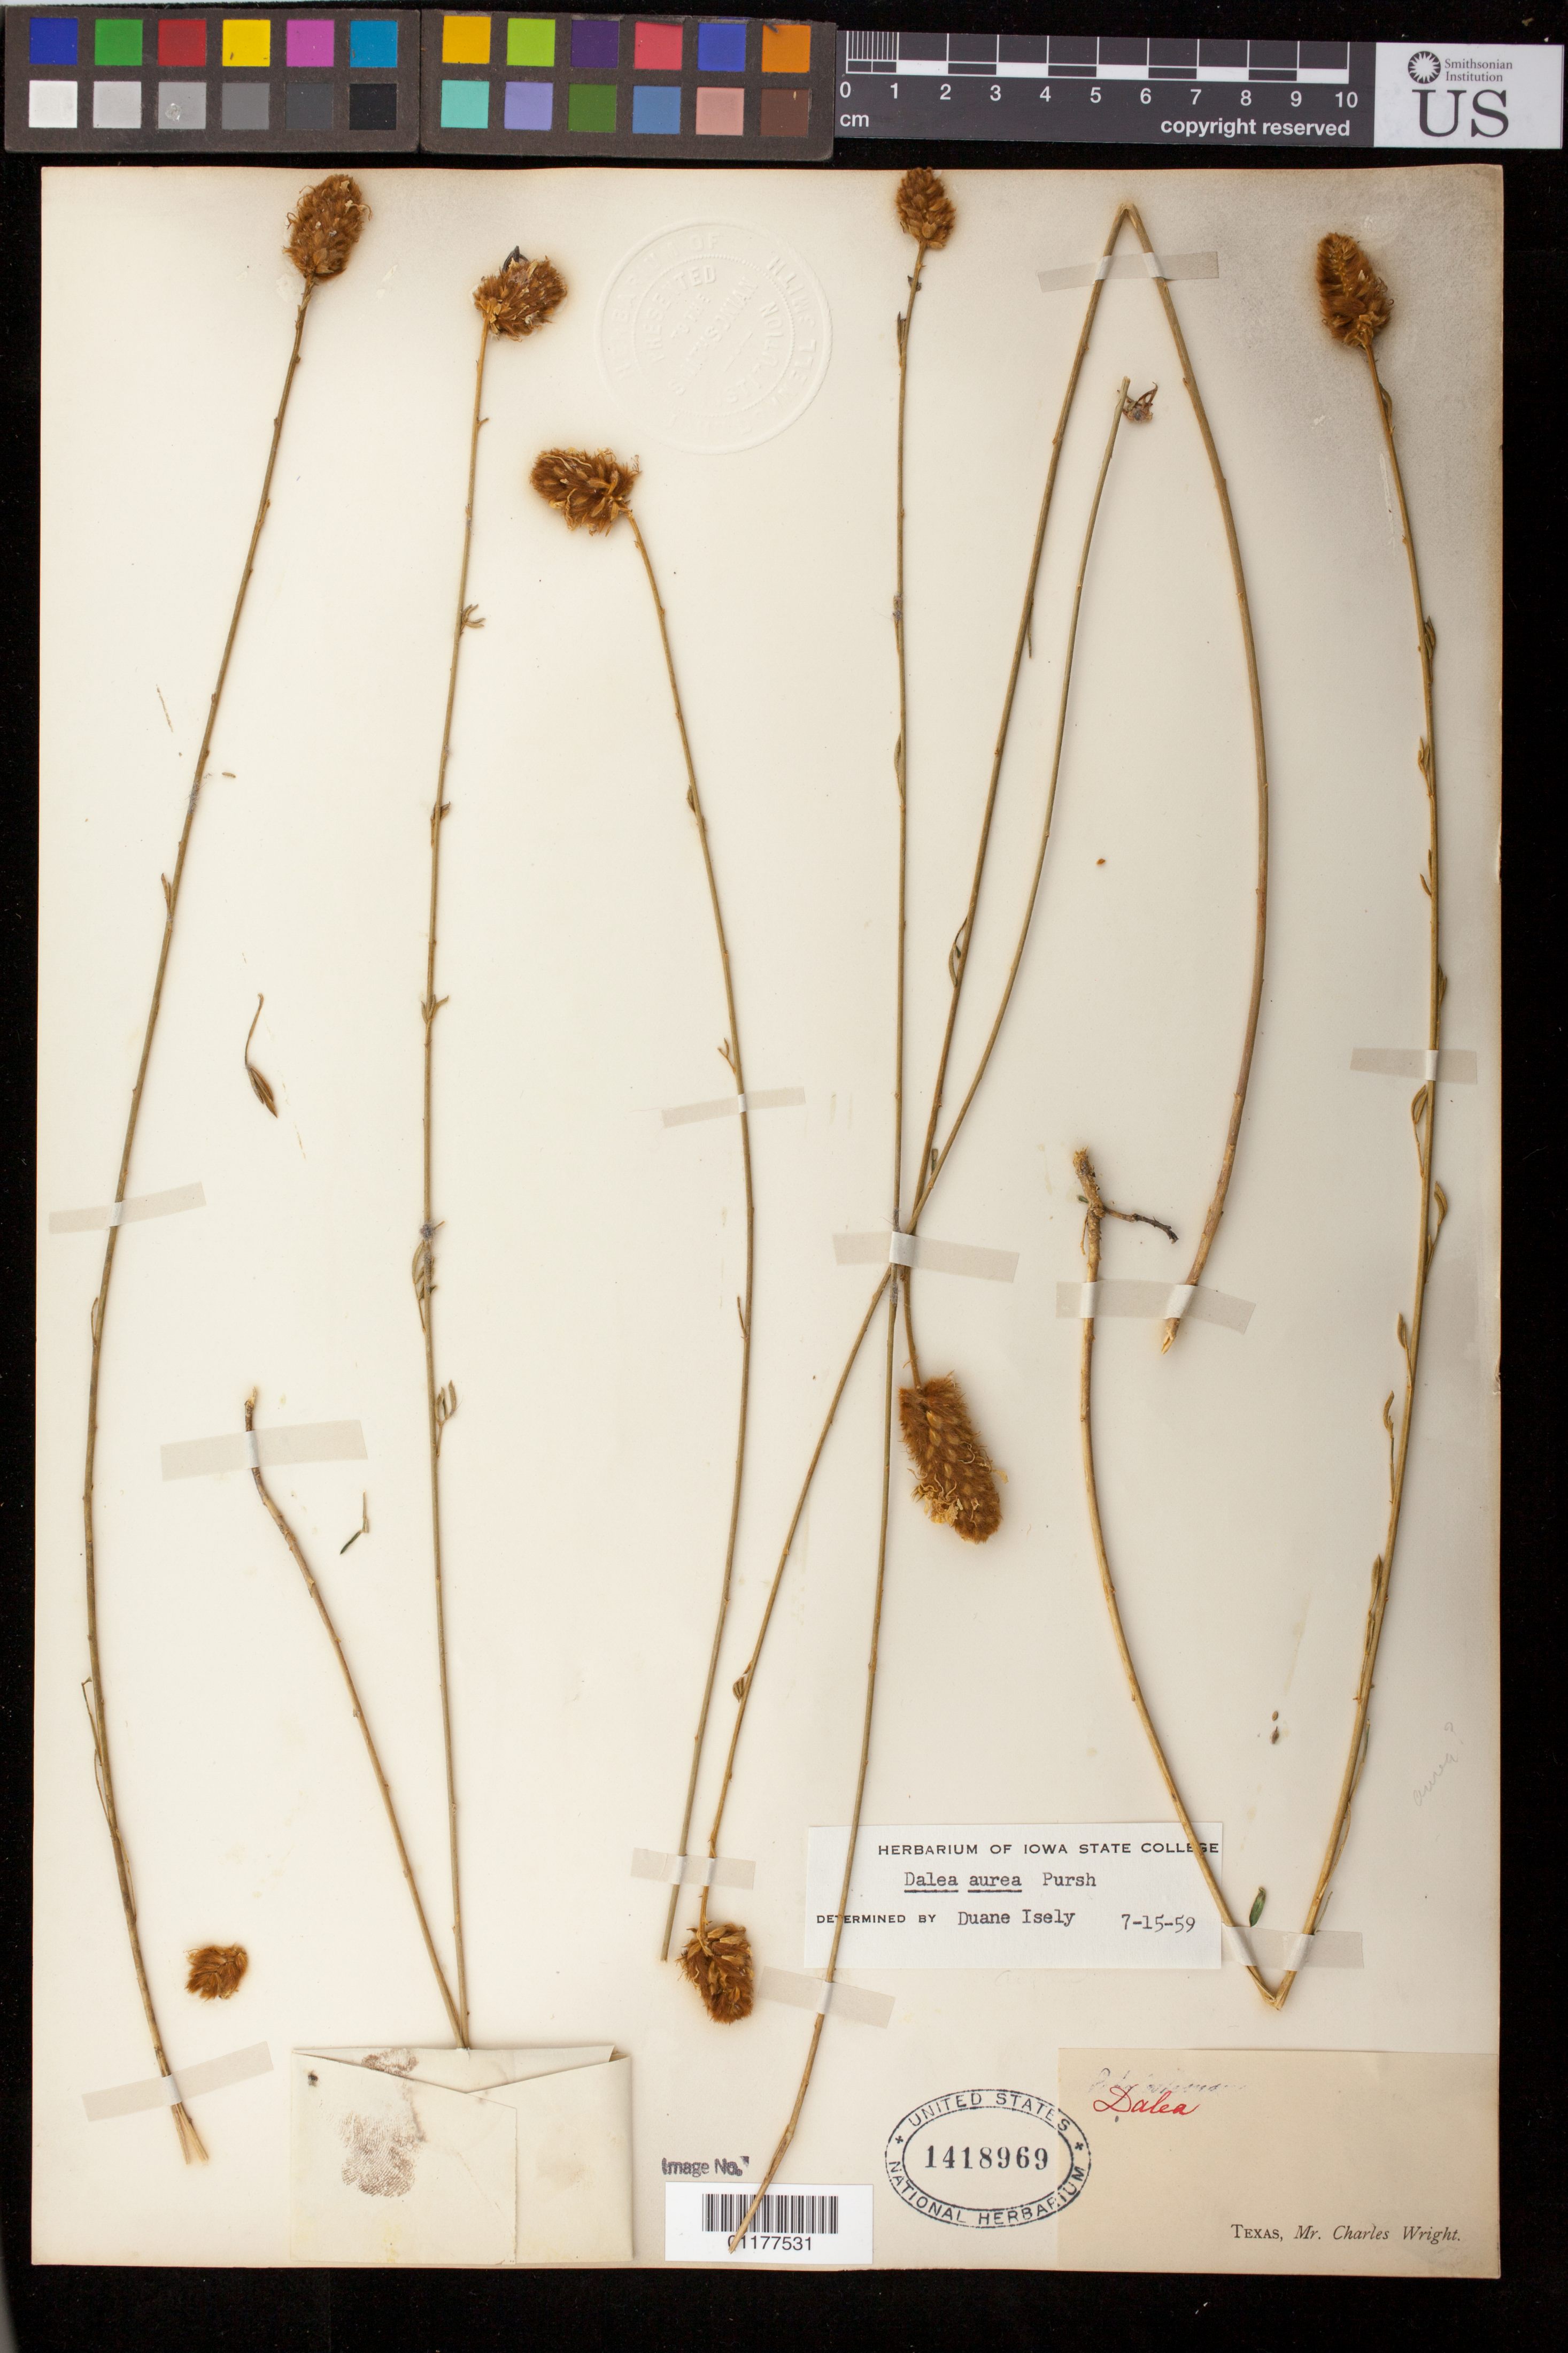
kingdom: Plantae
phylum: Tracheophyta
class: Magnoliopsida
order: Fabales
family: Fabaceae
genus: Dalea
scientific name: Dalea aurea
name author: Nutt. & Fraser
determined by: Isely, D.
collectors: C. Wright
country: United States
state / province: Texas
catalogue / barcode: US 1418969